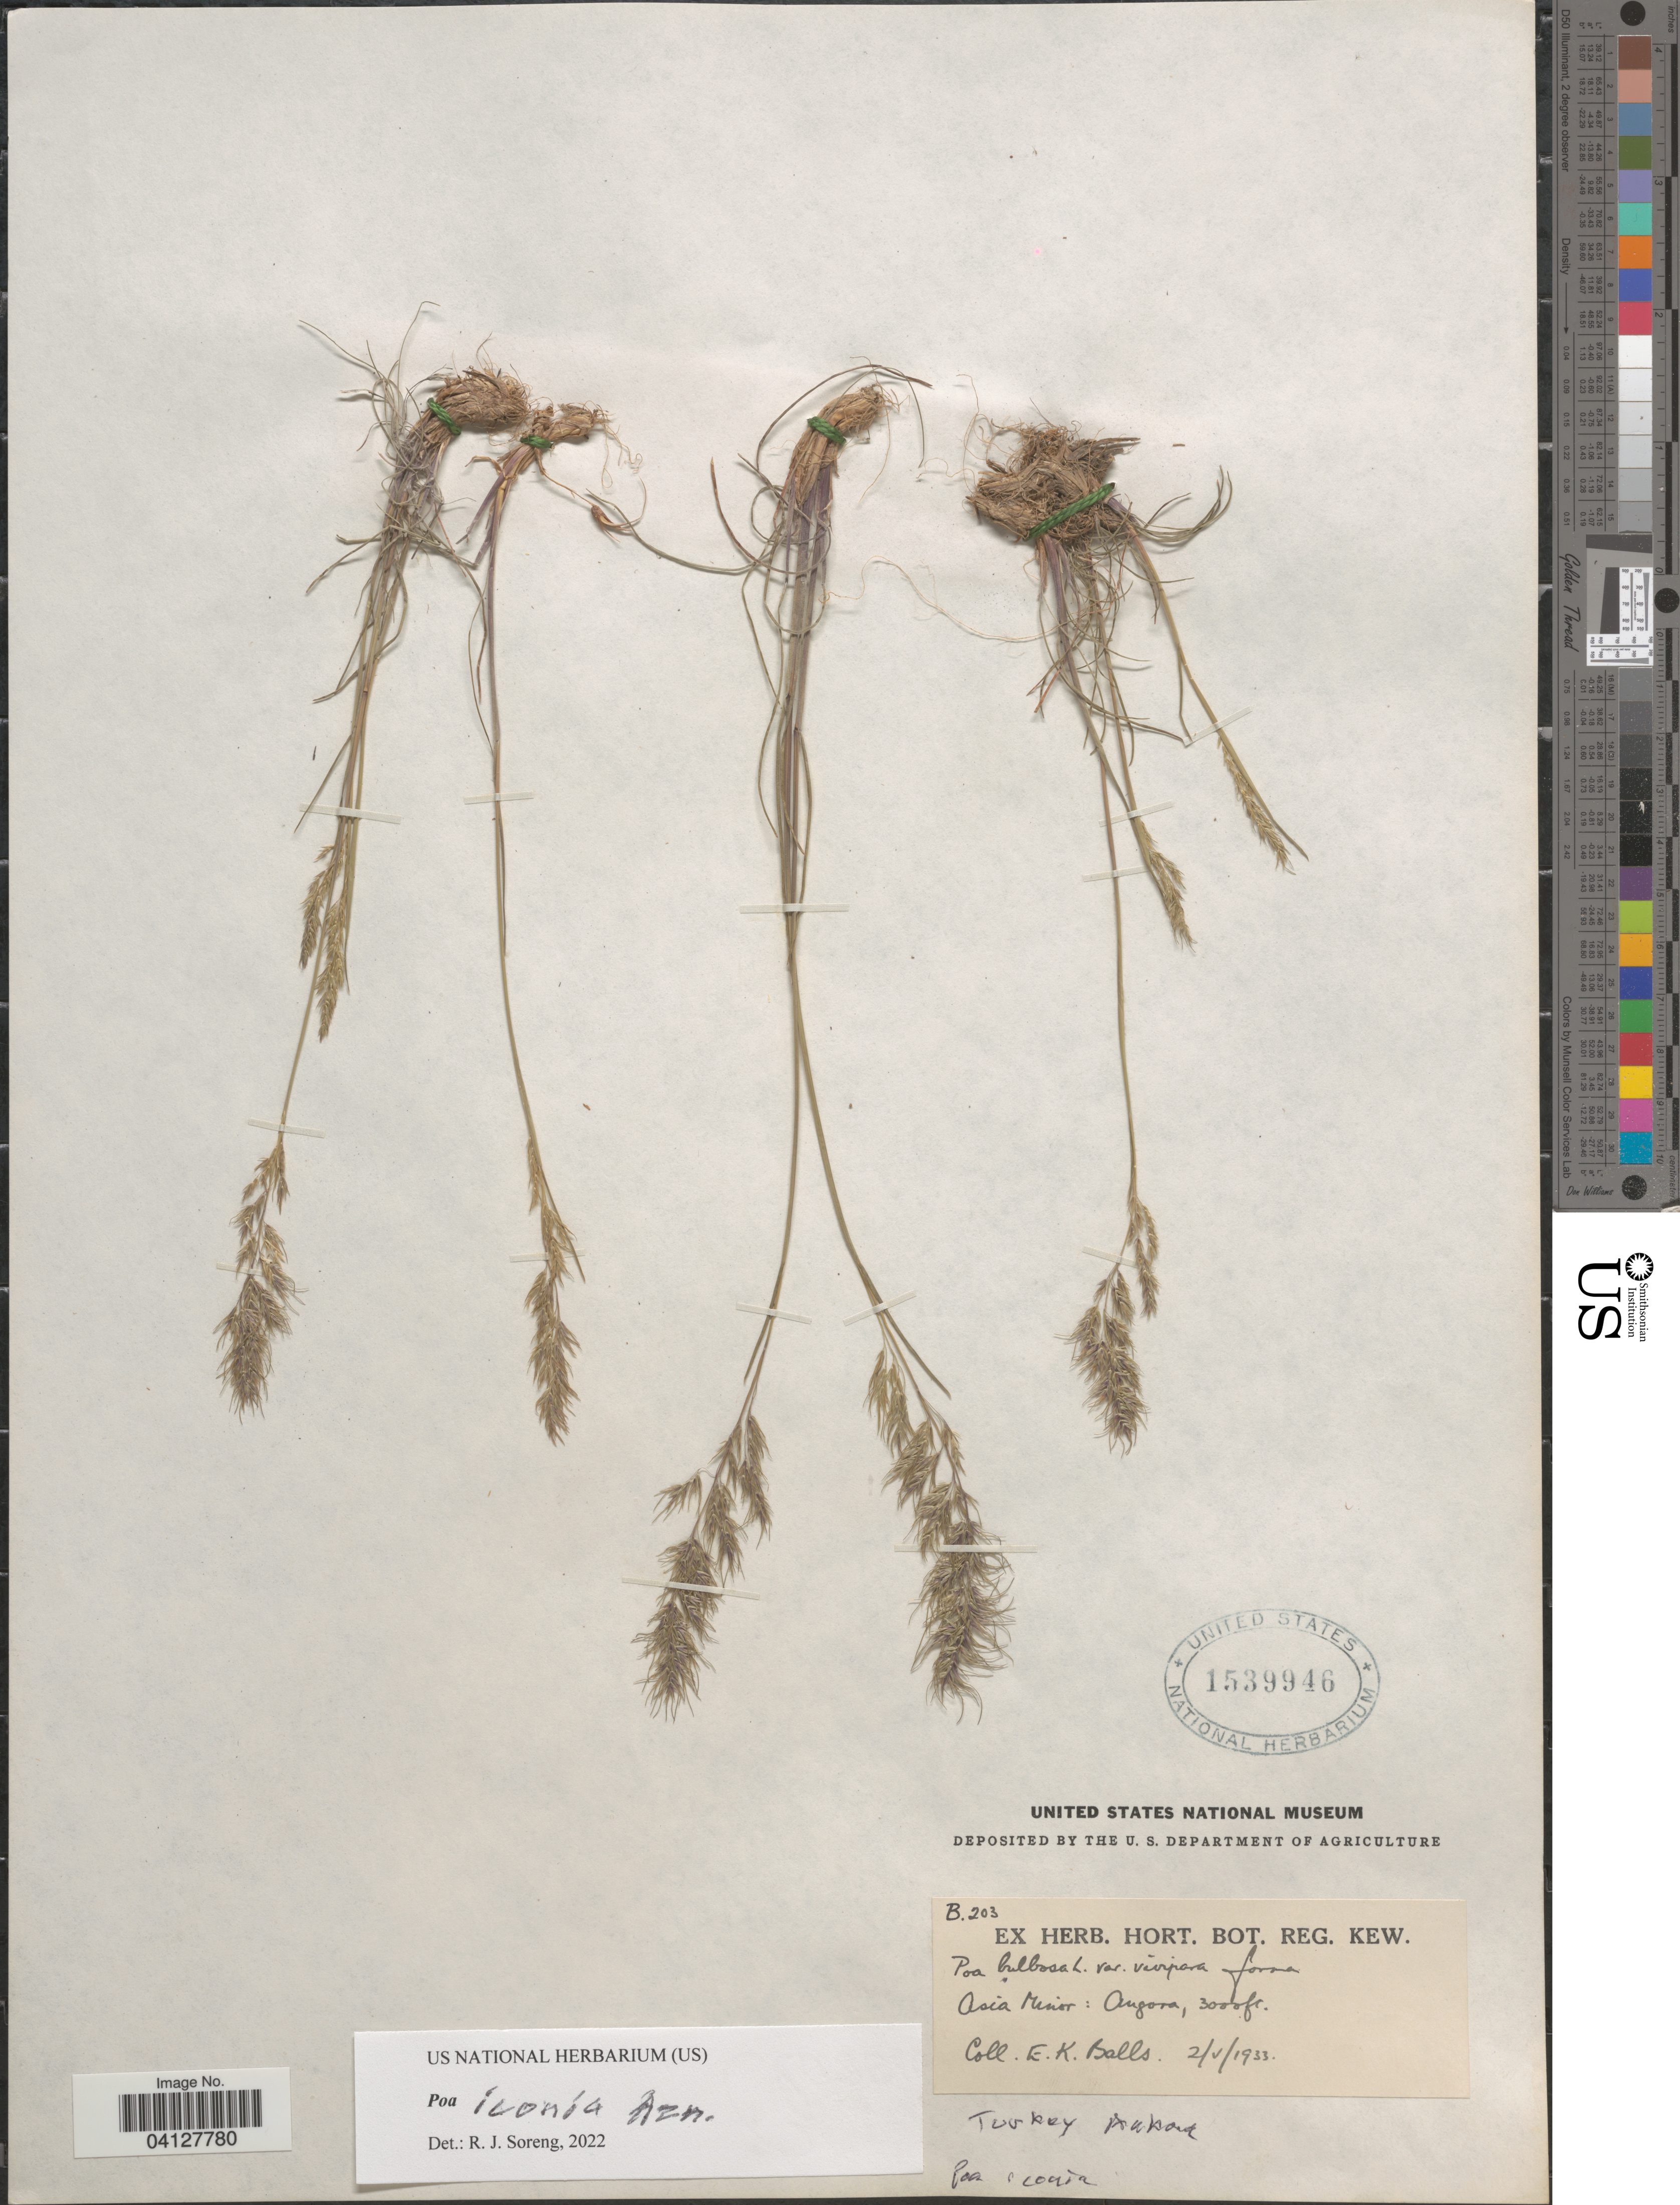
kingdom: Plantae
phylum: Tracheophyta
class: Liliopsida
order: Poales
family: Poaceae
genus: Poa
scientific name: Poa iconia var. iconia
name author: Azn.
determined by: Soreng, Robert J., Research Associate (BOT), Smithsonian Institution - National Museum of Natural History (UNITED STATES)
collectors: E. K. Balls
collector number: B203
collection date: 1933-05-02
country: Turkey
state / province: Ankara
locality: Asia Minor: Angora. Turkey. Ankara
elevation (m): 914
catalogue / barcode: US 1539946